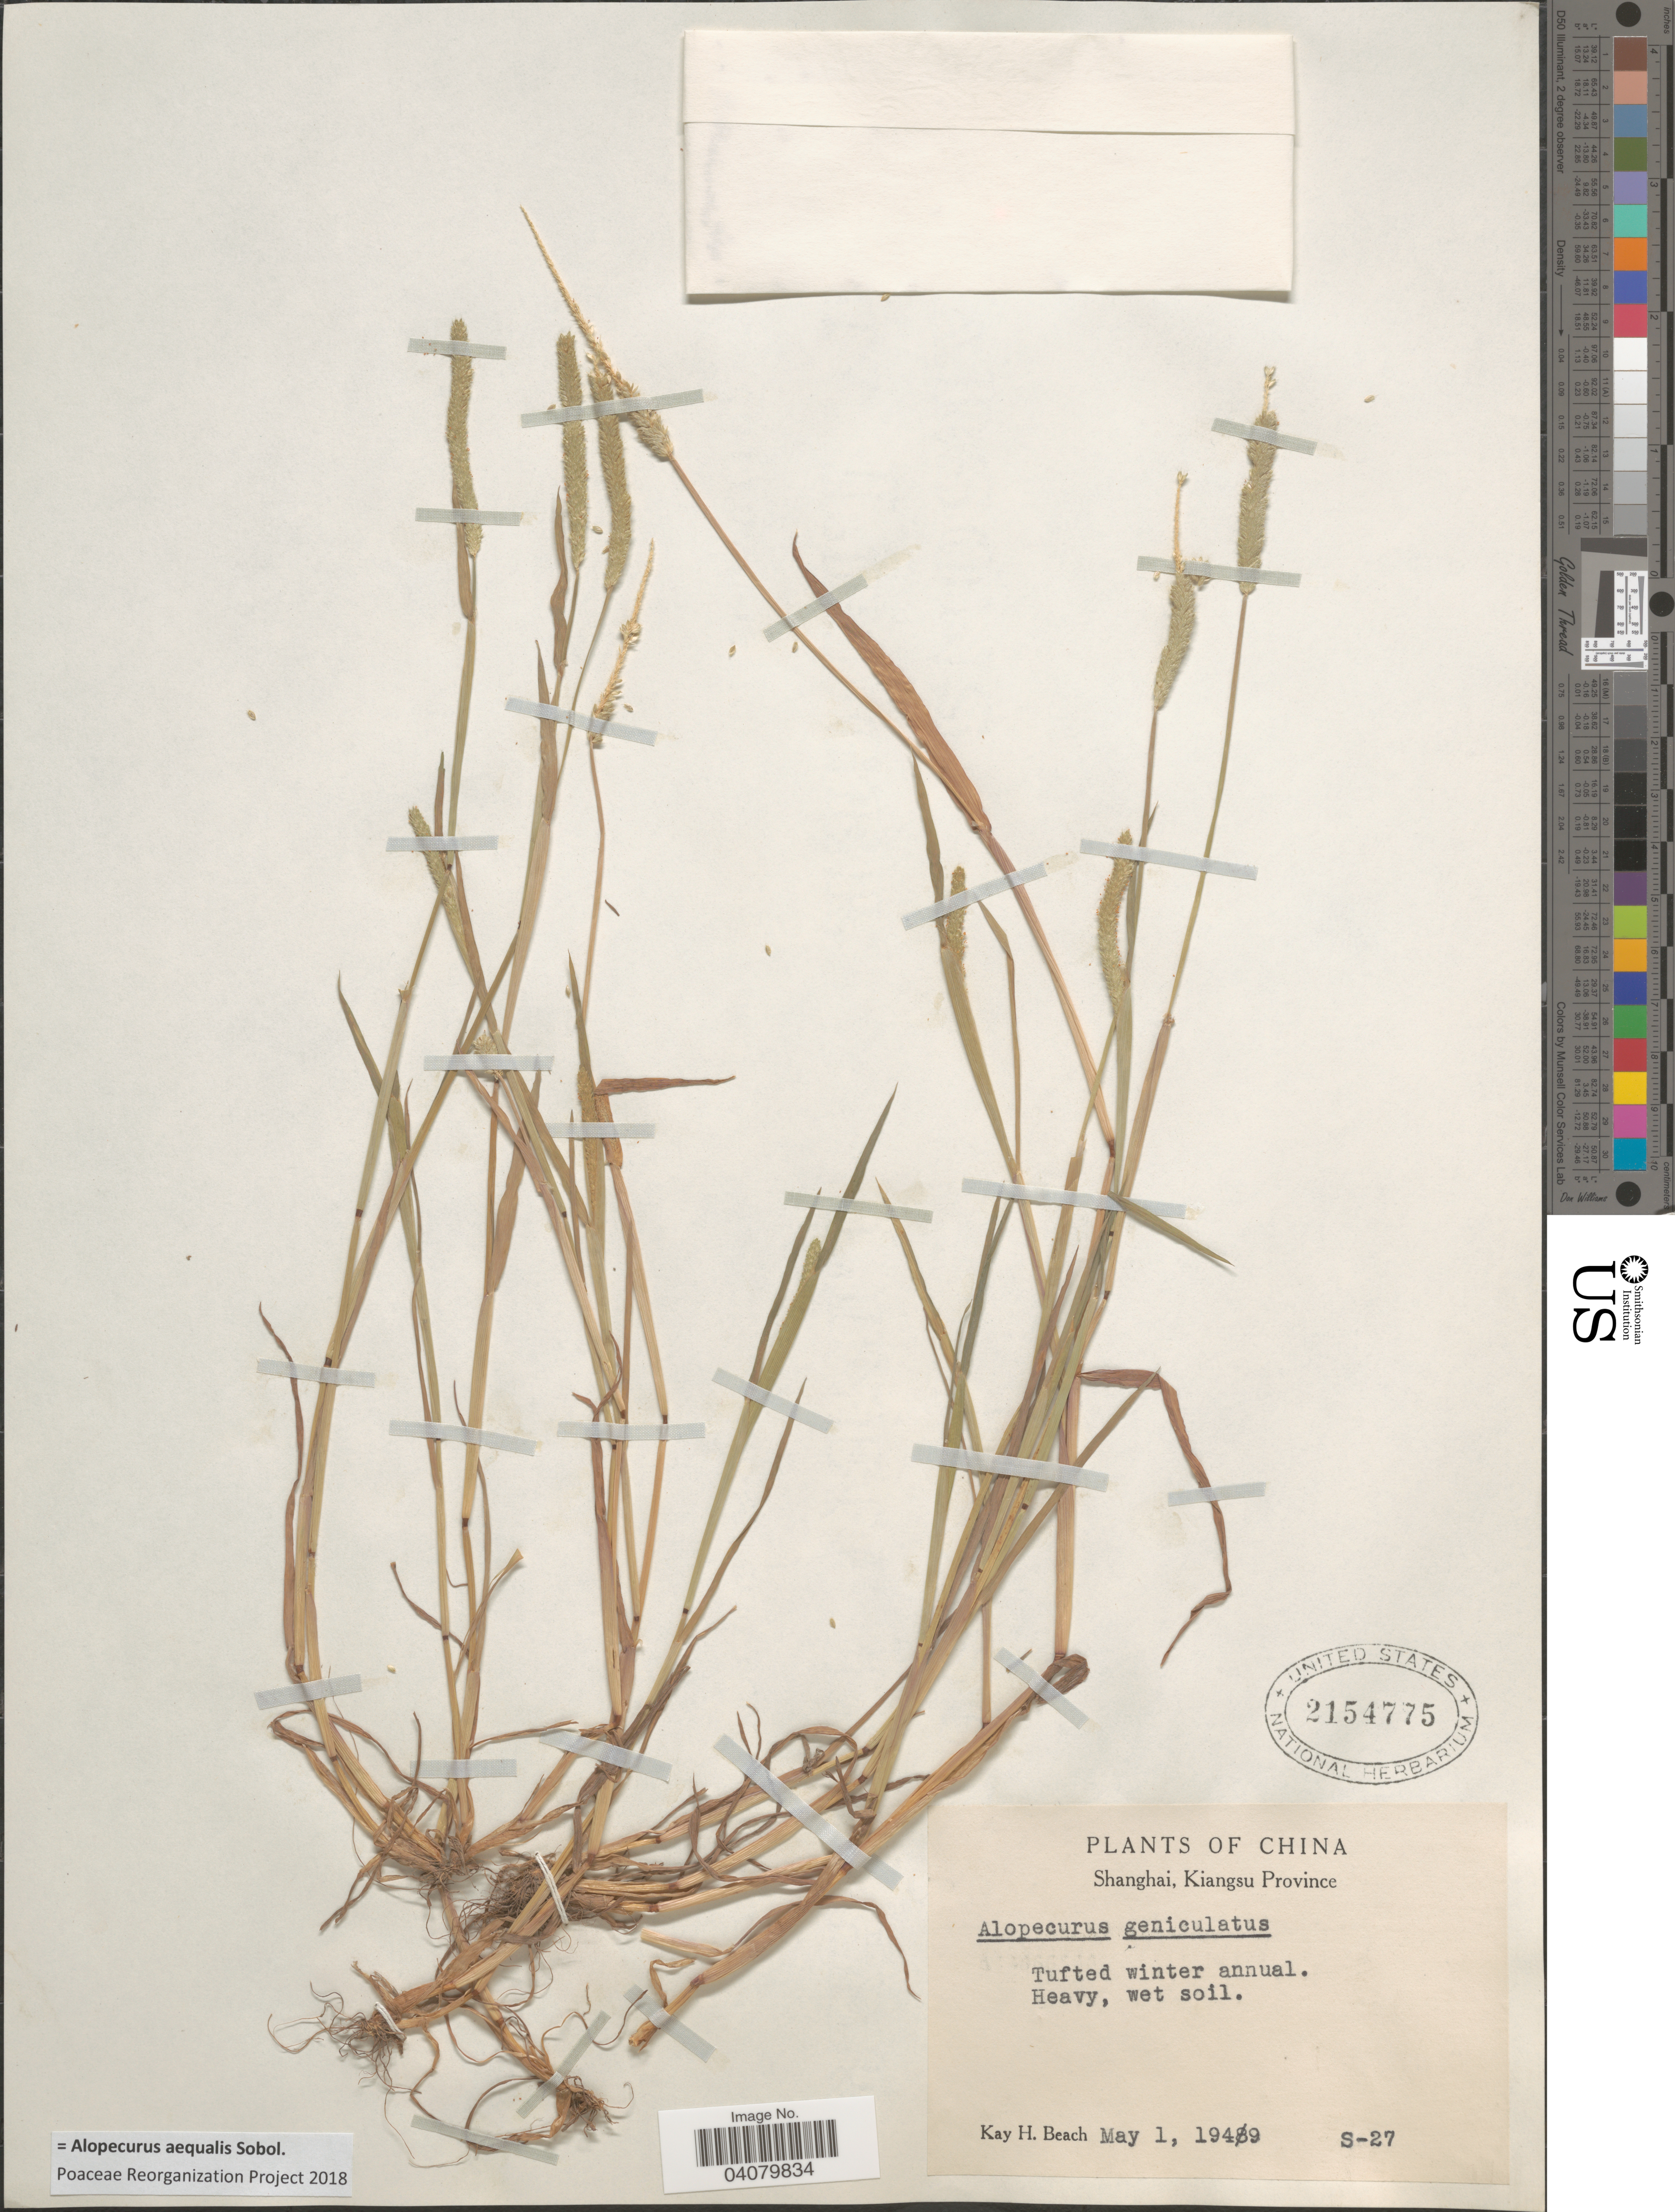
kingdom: Plantae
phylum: Tracheophyta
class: Liliopsida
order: Poales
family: Poaceae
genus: Alopecurus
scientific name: Alopecurus aequalis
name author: Sobol.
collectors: K. H. Beach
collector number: S-27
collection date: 1949-05-01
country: China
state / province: Jiangsu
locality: Shanghai, Kiangsu Province.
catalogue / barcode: US 2154775